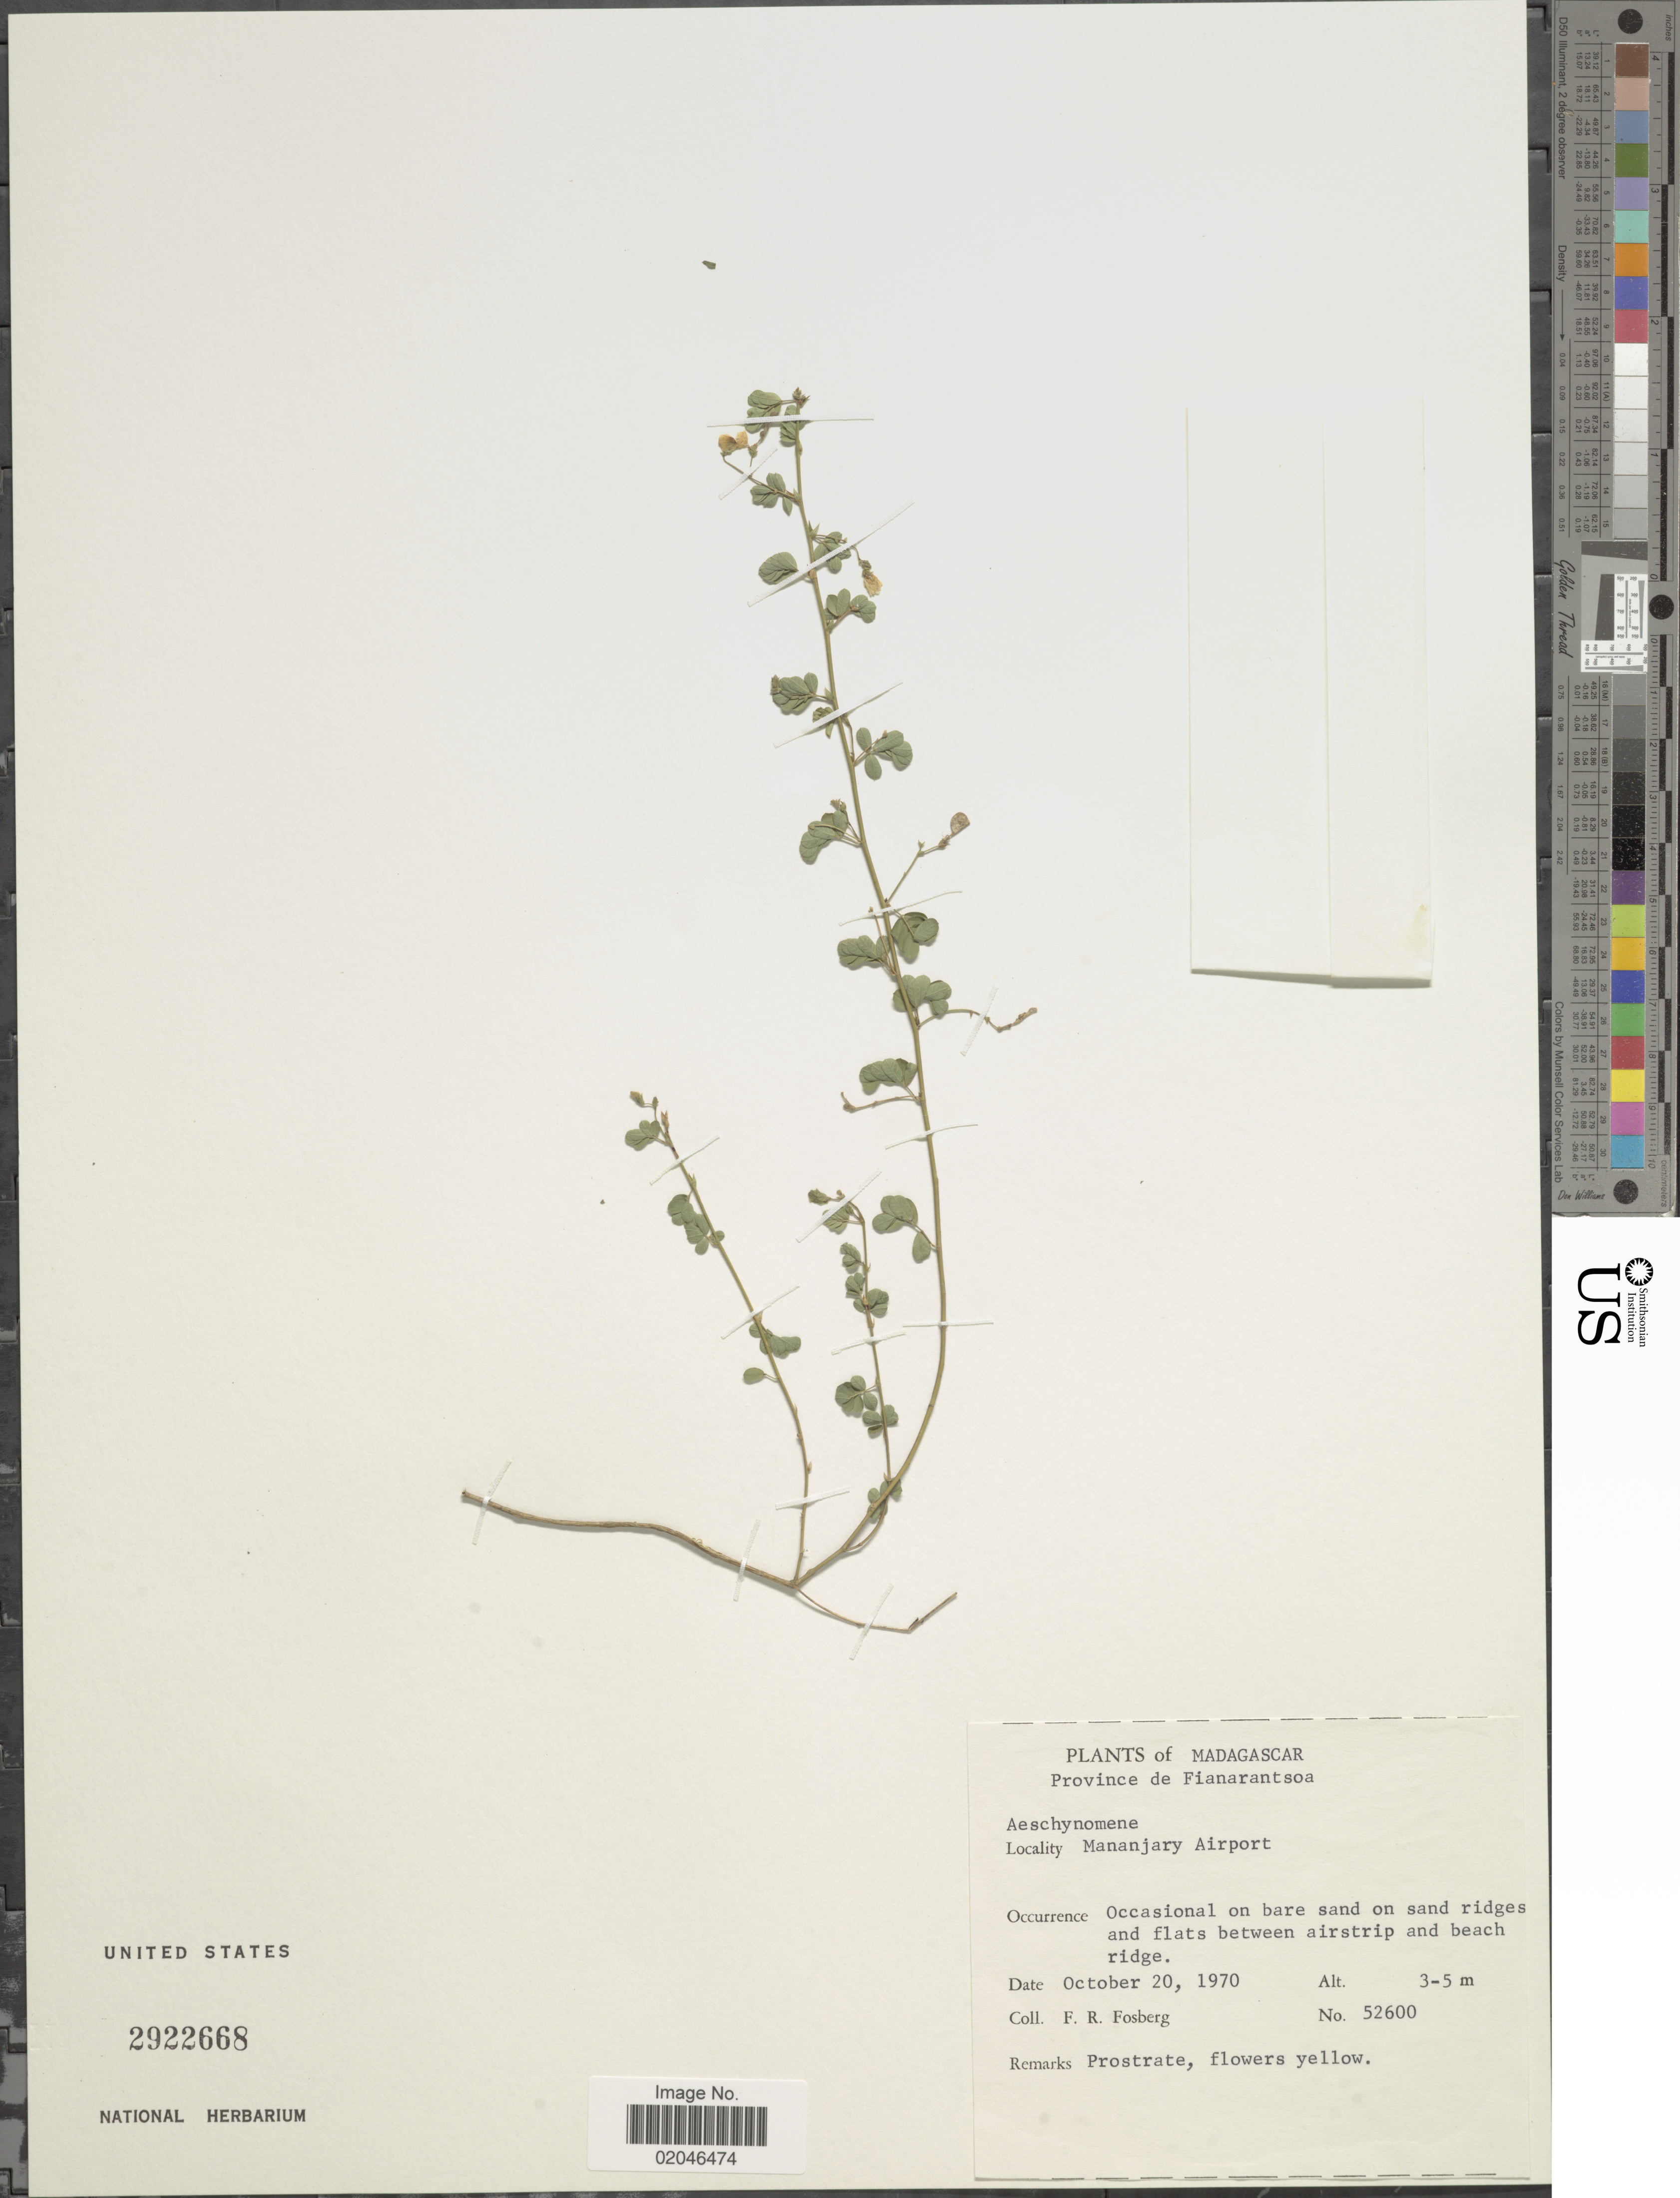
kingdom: Plantae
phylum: Tracheophyta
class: Magnoliopsida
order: Fabales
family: Fabaceae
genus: Aeschynomene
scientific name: Aeschynomene sp.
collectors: F. R. Fosberg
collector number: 52600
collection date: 1970-10-20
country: Madagascar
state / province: Vatovavy Fitovinany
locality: Province de Fianarantsoa. Mananjary Airport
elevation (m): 3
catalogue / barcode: US 2922668